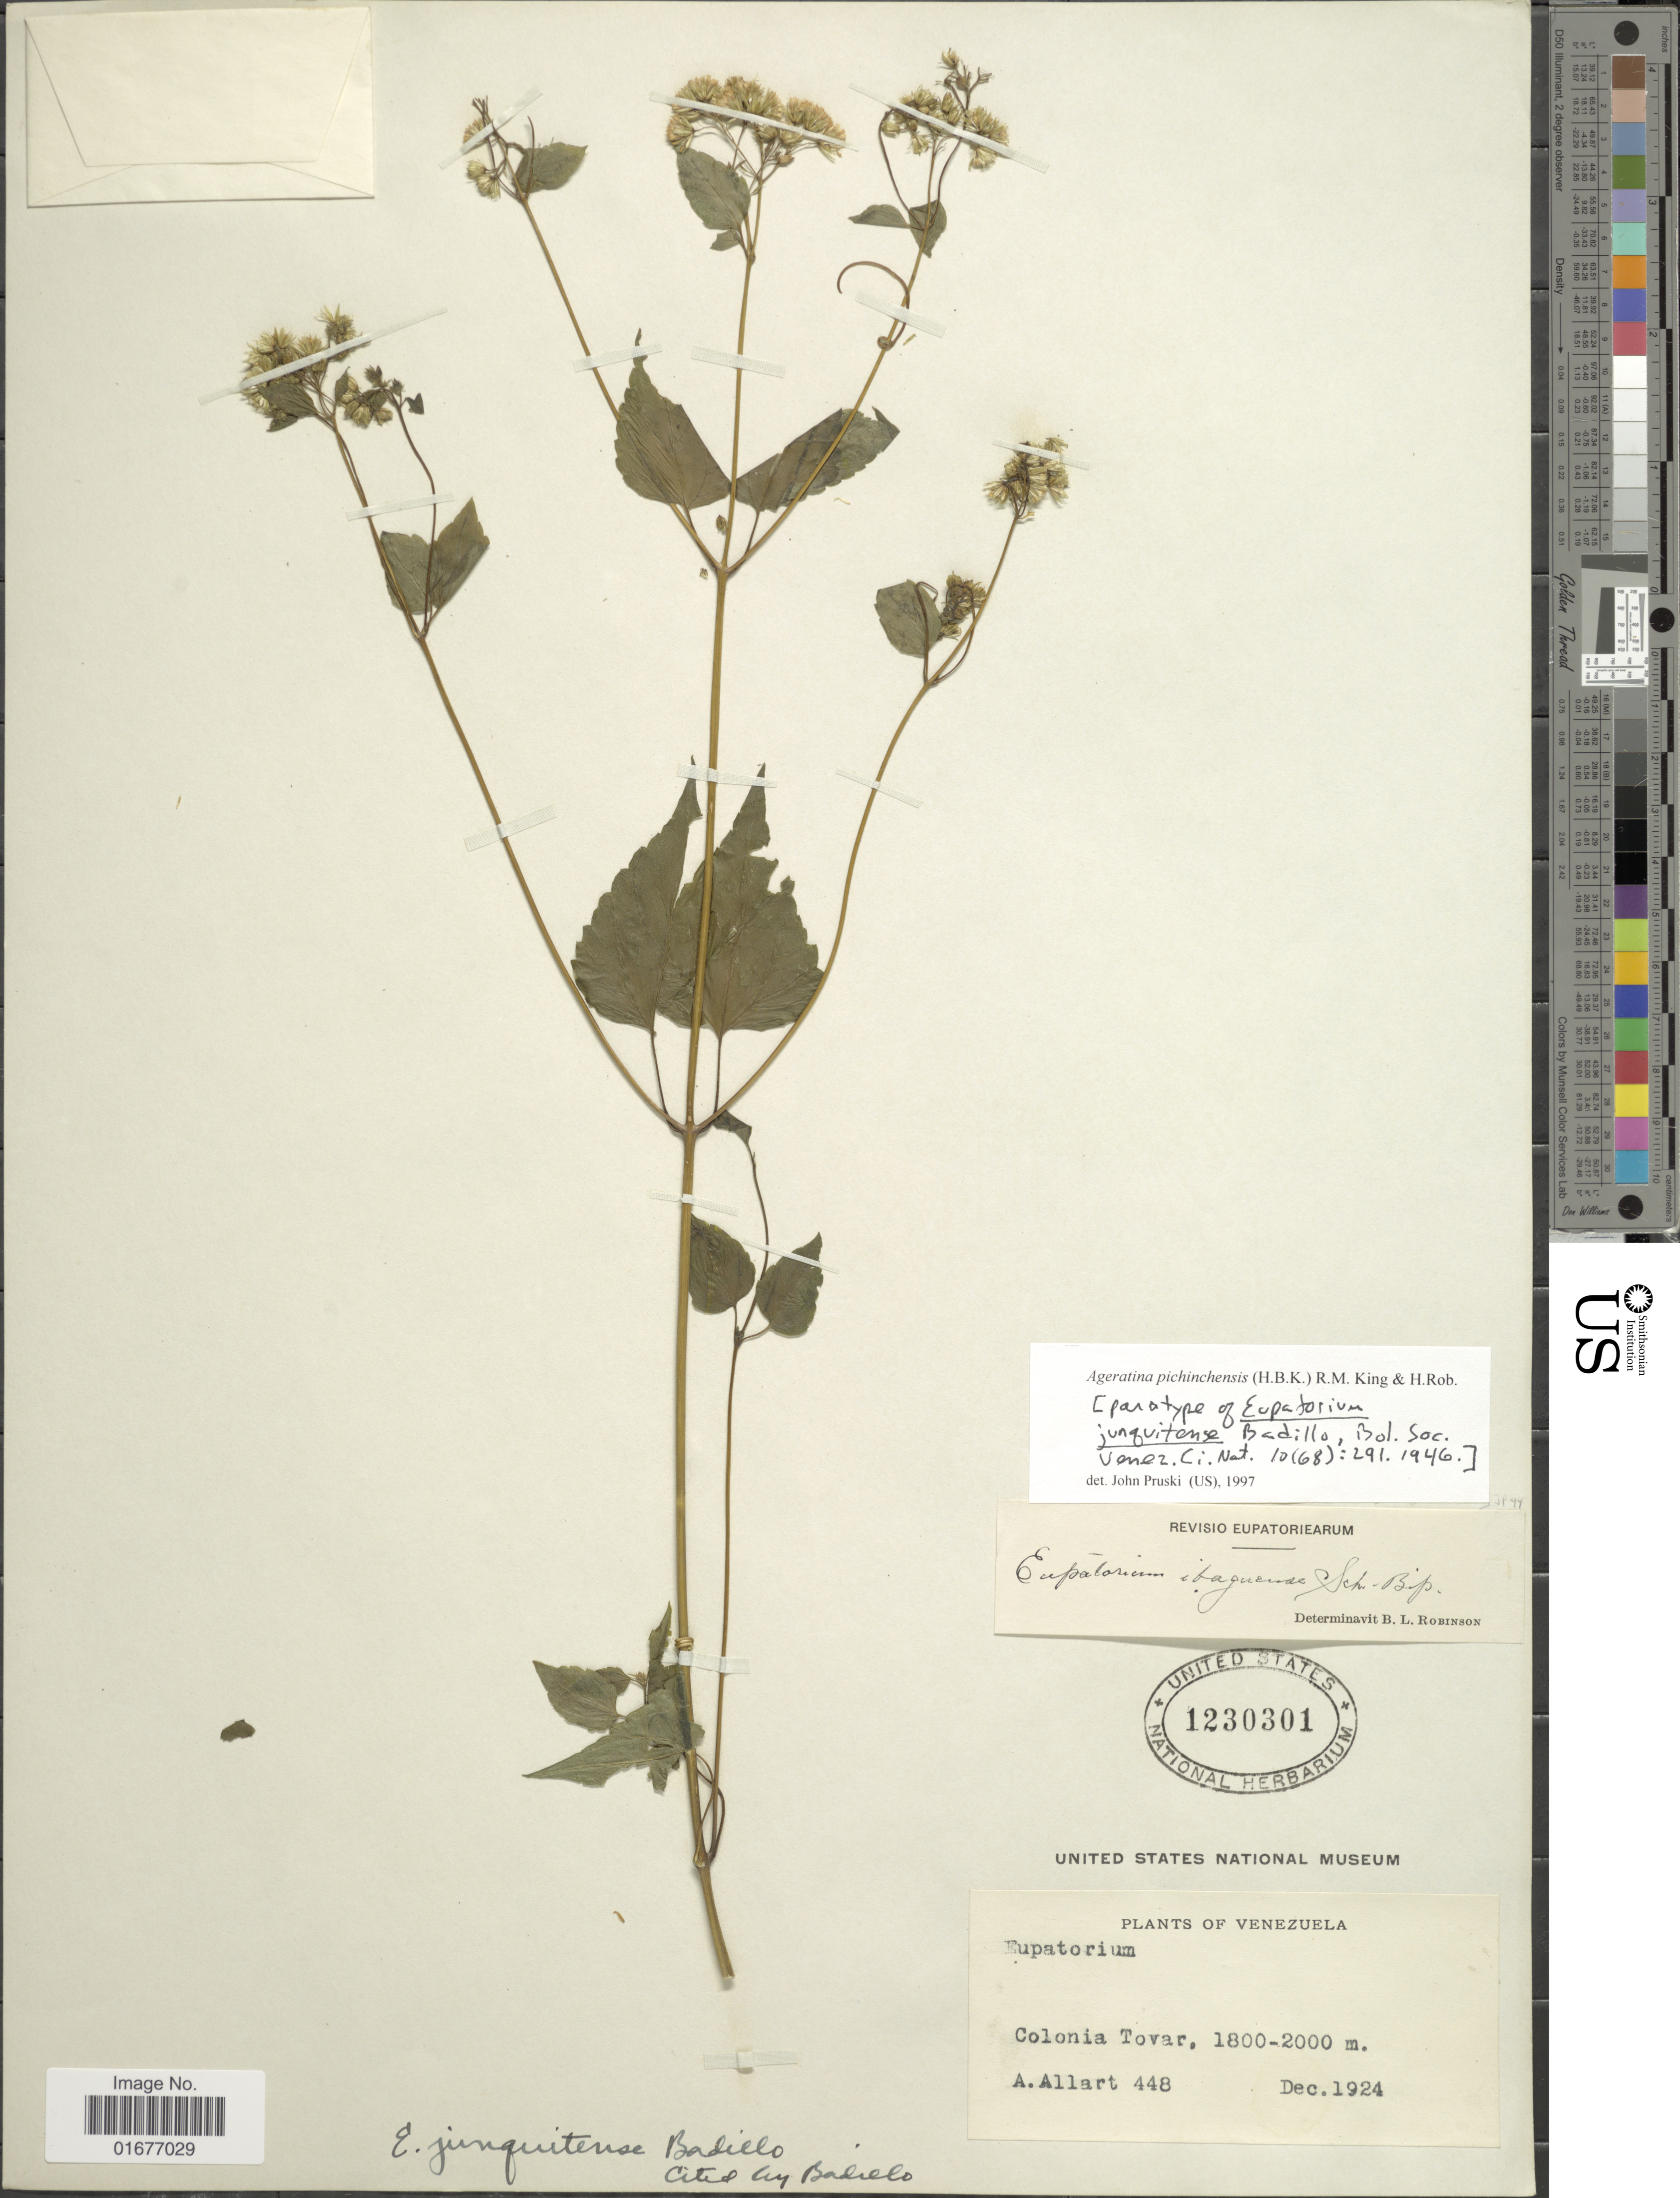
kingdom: Plantae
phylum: Tracheophyta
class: Magnoliopsida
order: Asterales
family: Asteraceae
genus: Ageratina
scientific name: Ageratina ibaguensis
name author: (Sch. Bip. ex Hieron.) R.M. King & H. Rob.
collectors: A. Allart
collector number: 448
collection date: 1924-12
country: Venezuela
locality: Colonia Tovar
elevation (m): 1800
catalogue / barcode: US 1230301